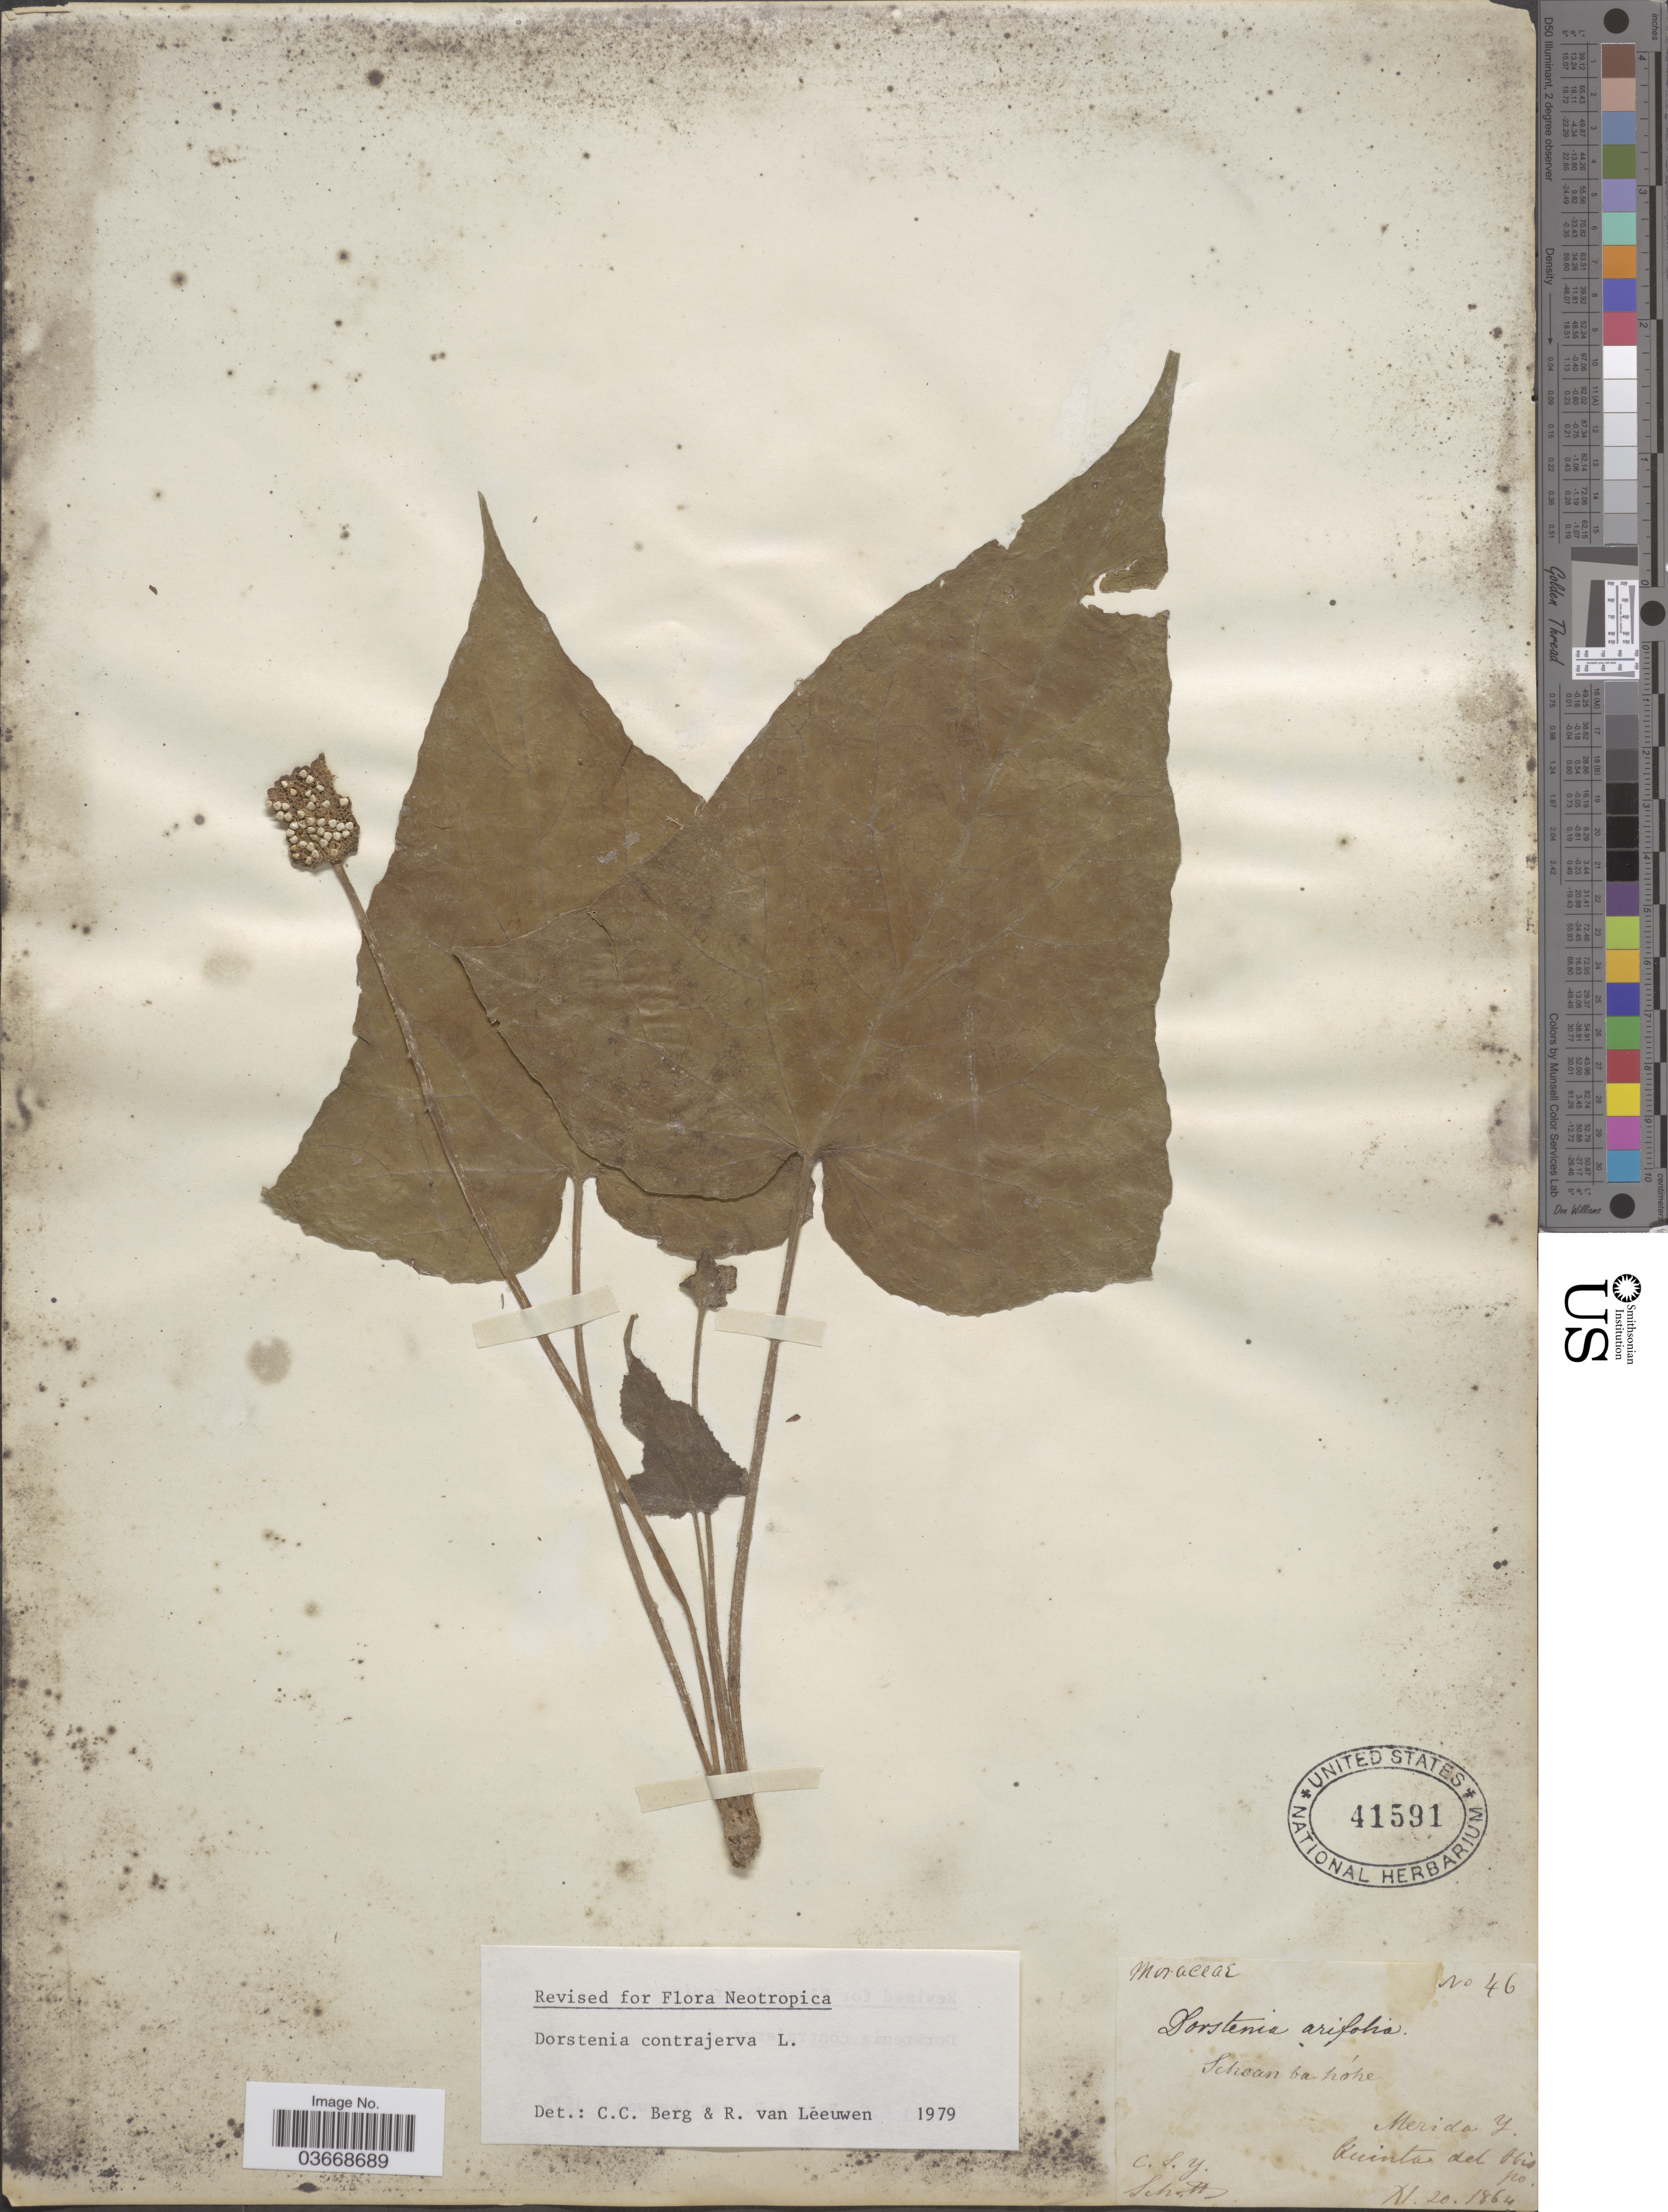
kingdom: Plantae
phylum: Tracheophyta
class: Magnoliopsida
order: Rosales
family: Moraceae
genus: Dorstenia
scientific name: Dorstenia contrajerva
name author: L.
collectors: Schott, --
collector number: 46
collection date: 1864-11-20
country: Mexico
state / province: Yucatán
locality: Merida Y. Quinta del Obispo.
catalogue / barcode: US 41591